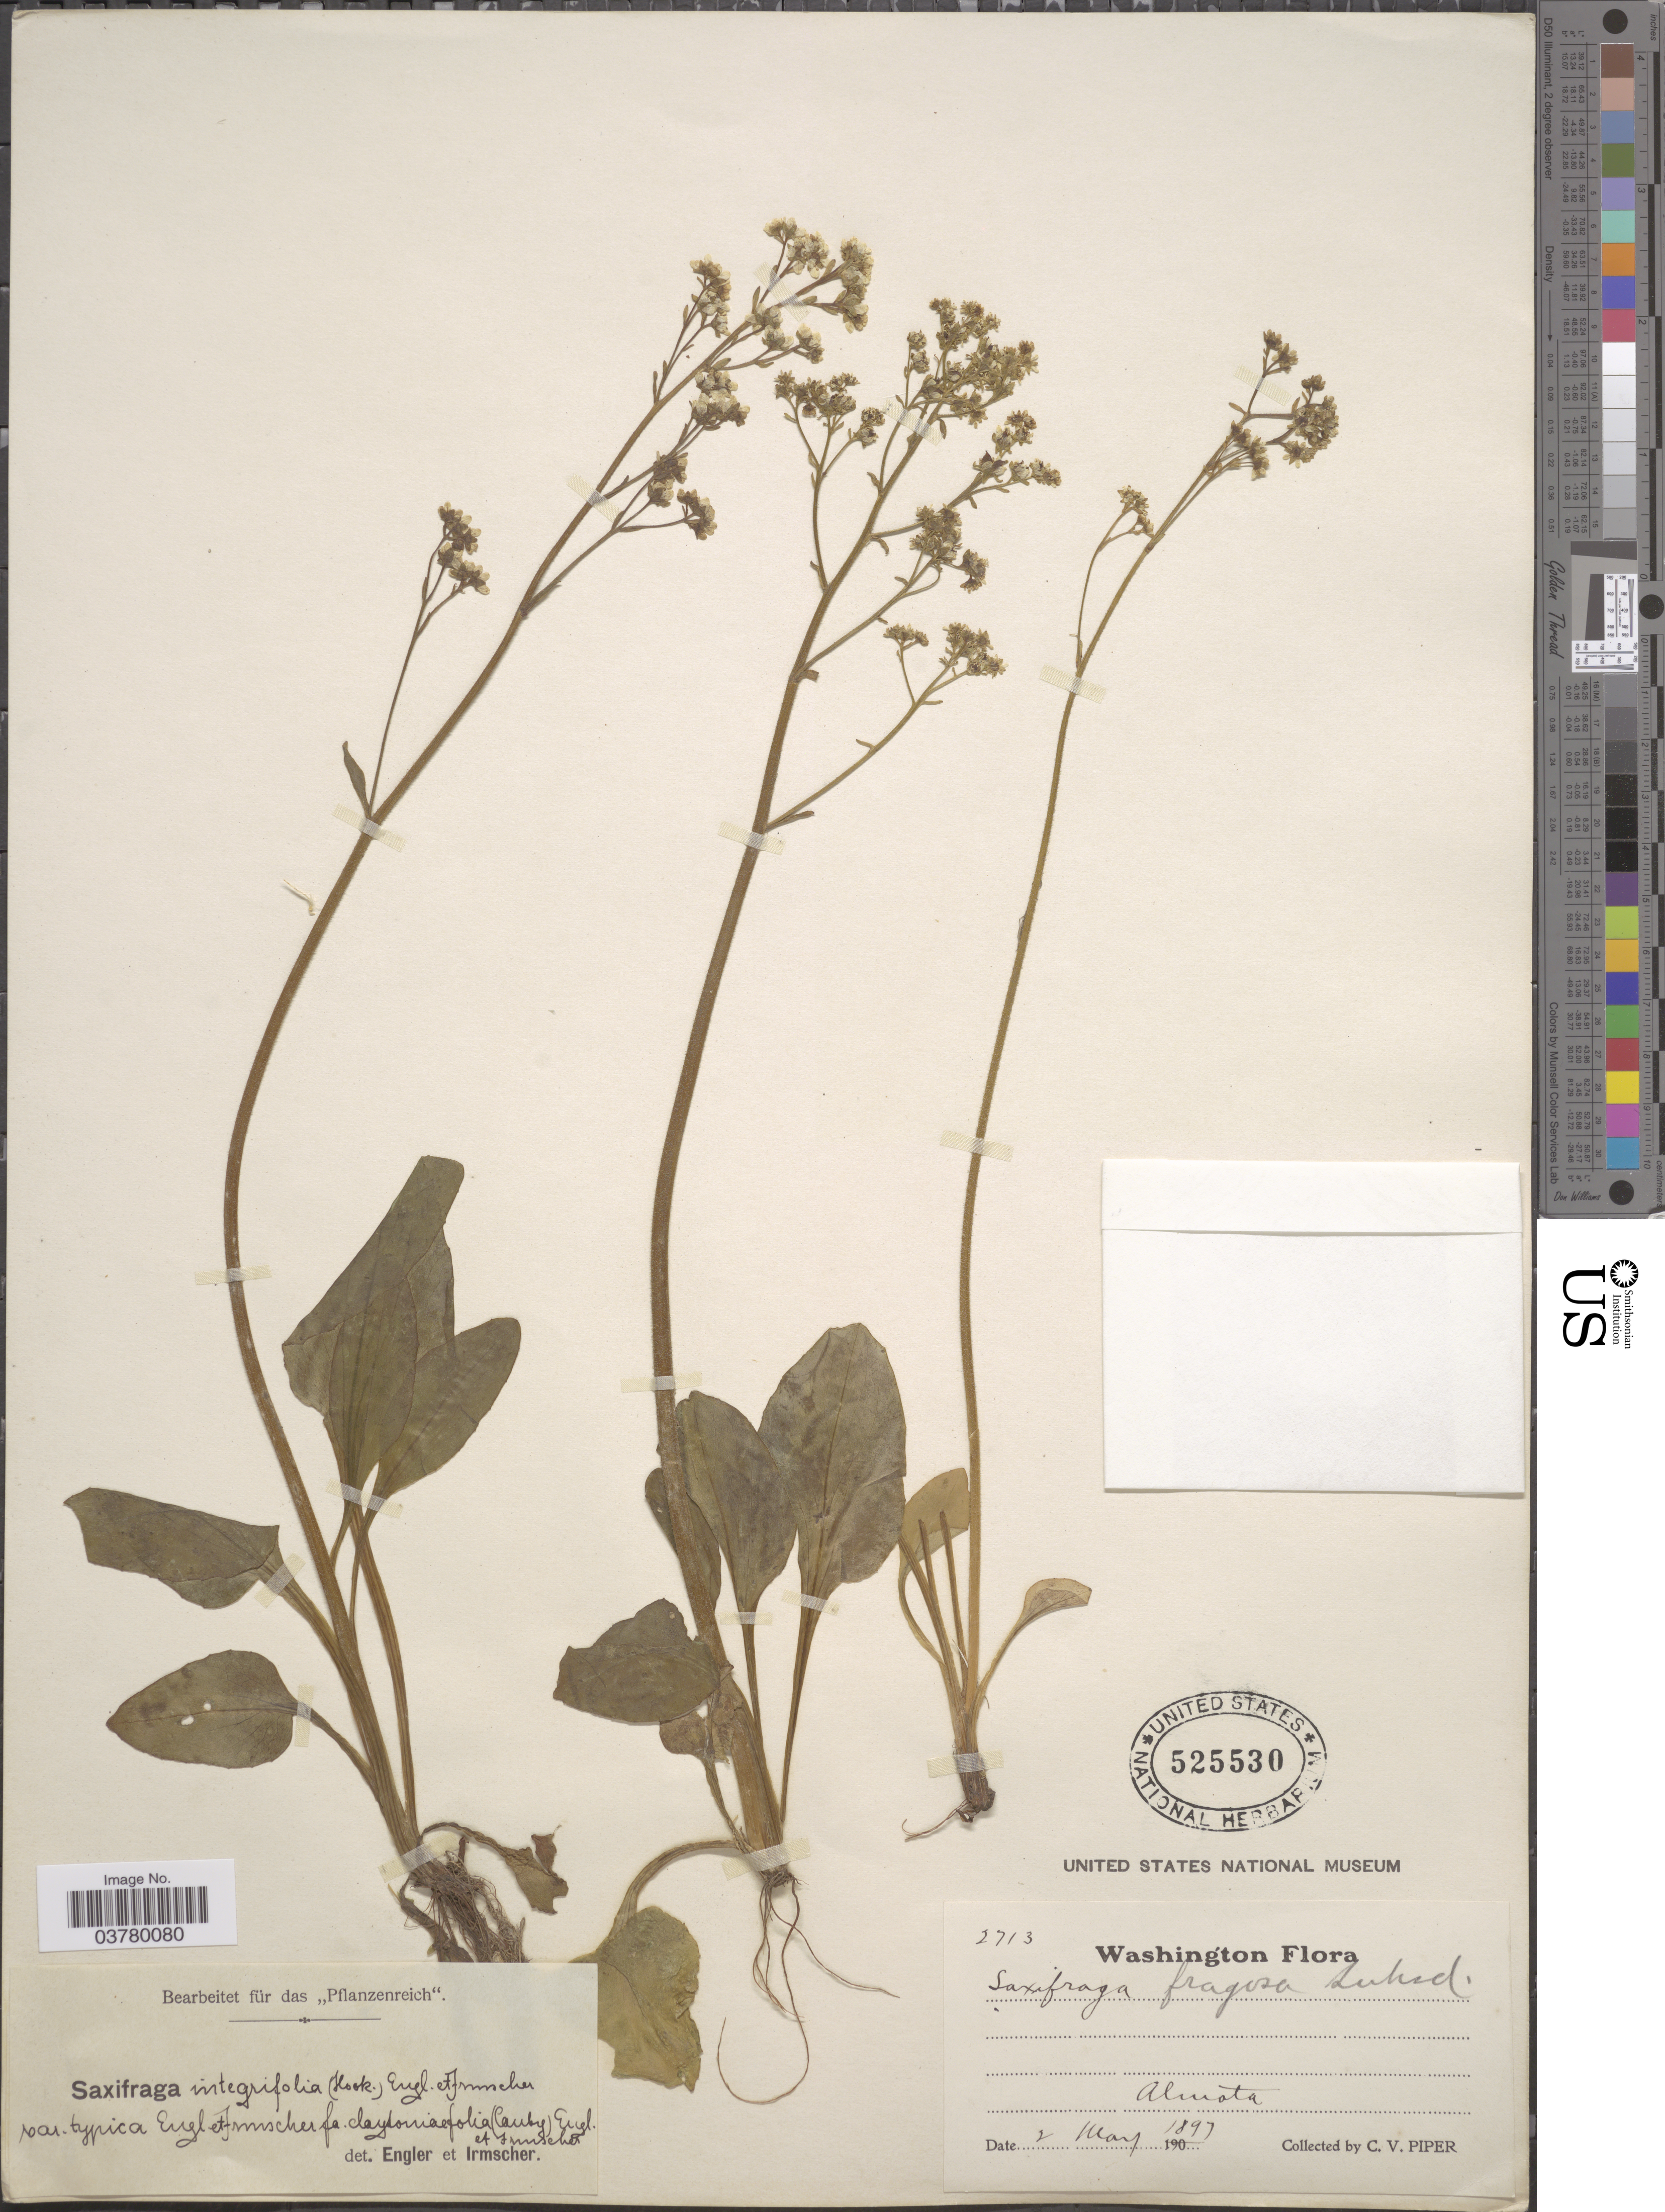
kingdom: Plantae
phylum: Tracheophyta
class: Magnoliopsida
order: Saxifragales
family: Saxifragaceae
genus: Micranthes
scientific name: Micranthes fragosa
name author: (Suksd. ex Small) Small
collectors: C. V. Piper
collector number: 2713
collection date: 1897-05-02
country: United States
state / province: Washington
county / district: Whitman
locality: Almota.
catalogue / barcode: US 525530